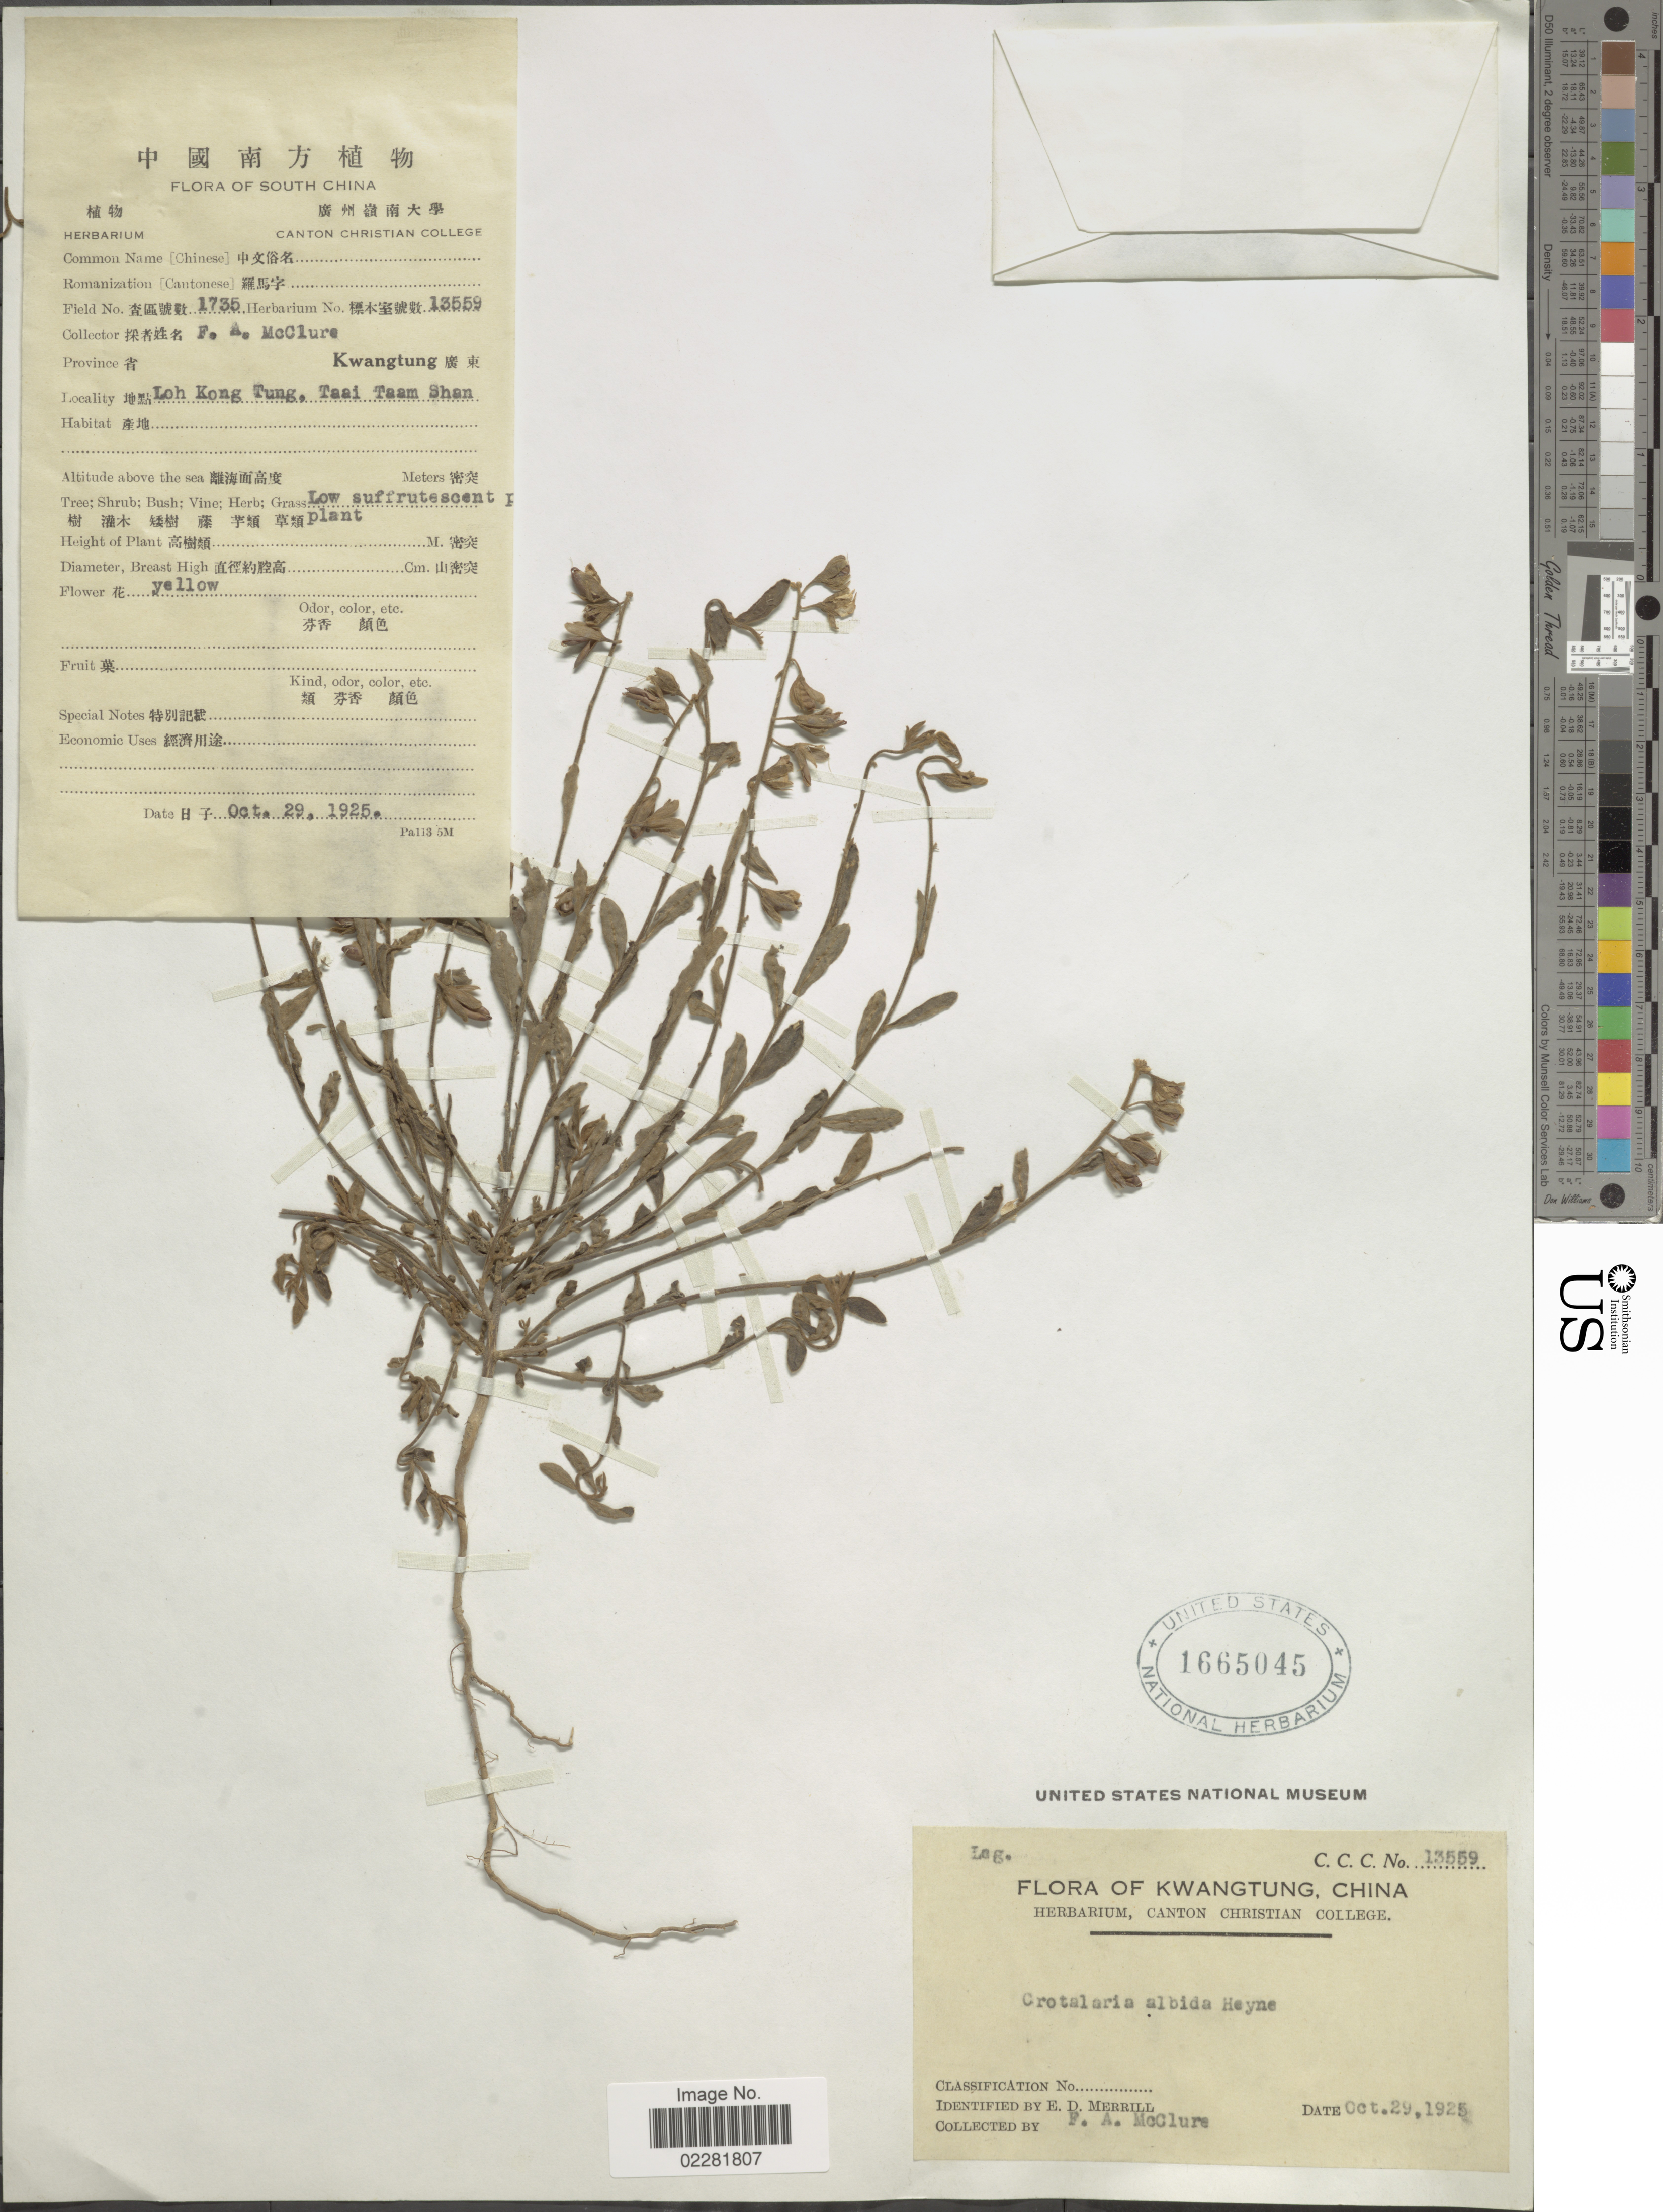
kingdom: Plantae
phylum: Tracheophyta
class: Magnoliopsida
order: Fabales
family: Fabaceae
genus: Crotalaria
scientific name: Crotalaria albida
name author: B. Heyne ex Roth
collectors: F. A. McClure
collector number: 13559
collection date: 1925-10-29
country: China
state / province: Guangdong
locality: Kwangtung, South China, Loh Kong Tung, Taai Taam shan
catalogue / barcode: US 1665045